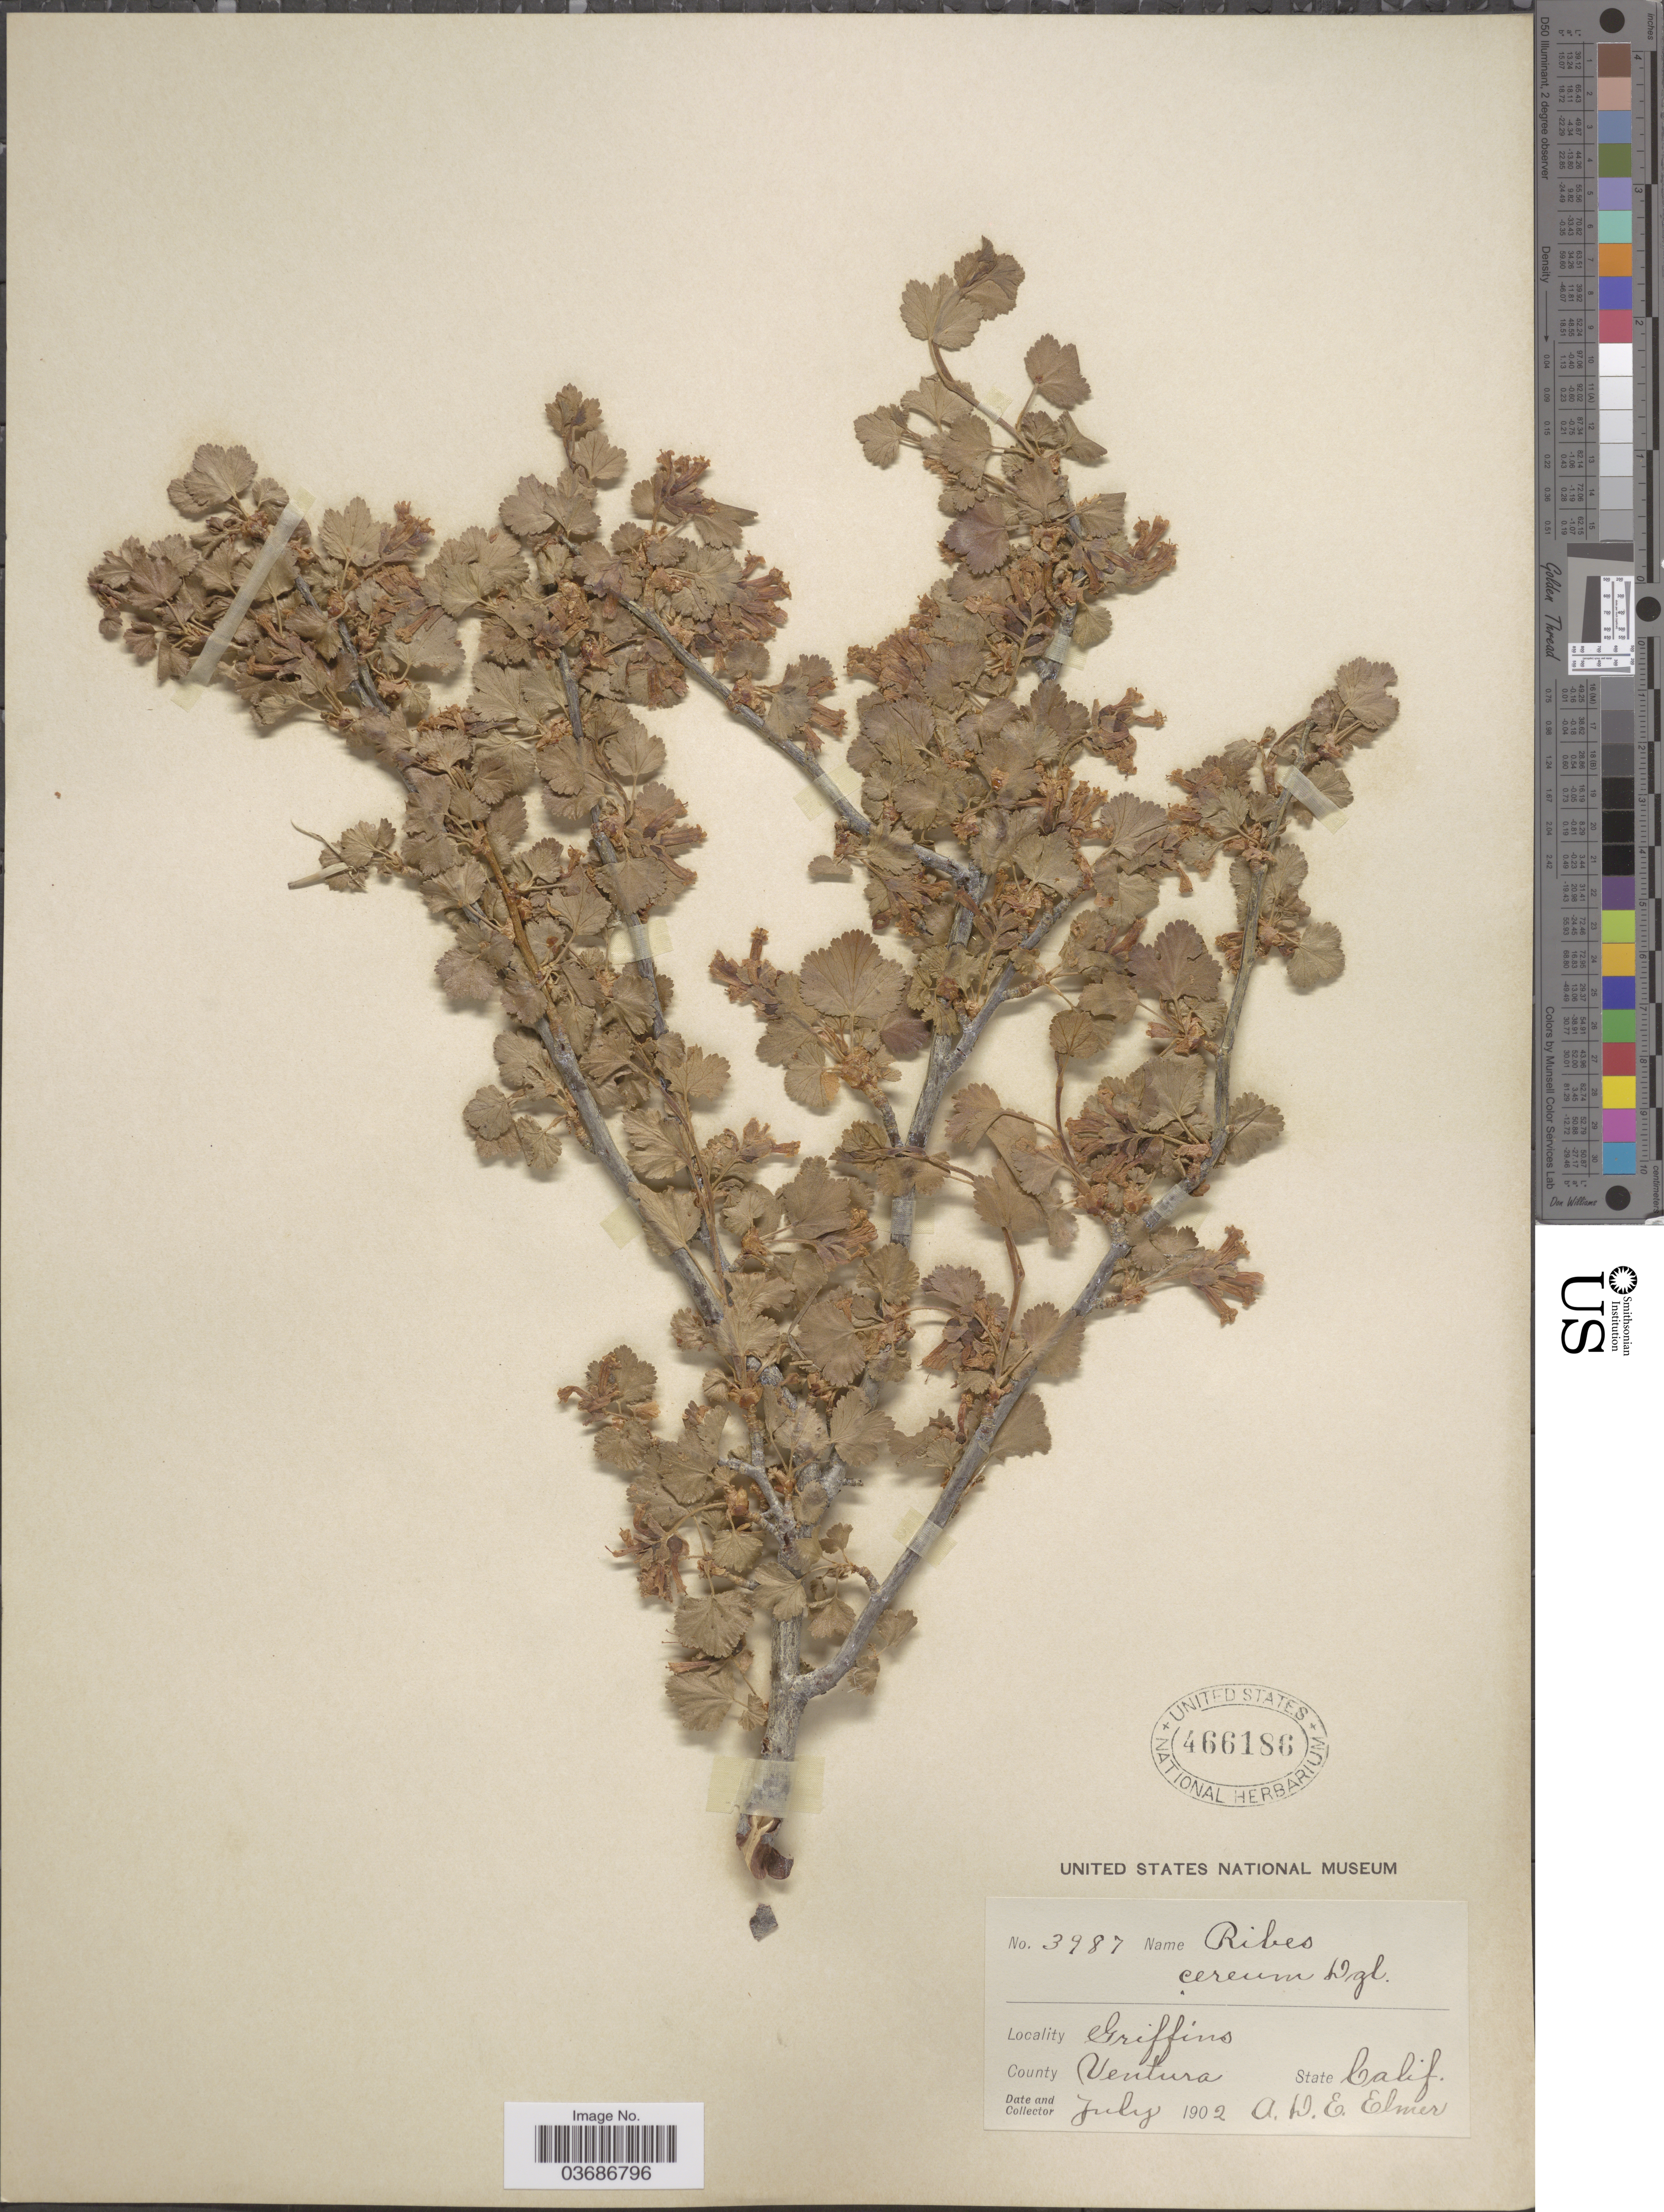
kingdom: Plantae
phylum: Tracheophyta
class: Magnoliopsida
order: Saxifragales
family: Grossulariaceae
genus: Ribes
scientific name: Ribes cereum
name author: Douglas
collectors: A. D. E. Elmer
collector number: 3987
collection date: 1902-07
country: United States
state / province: California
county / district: Ventura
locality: Griffins. County Ventura.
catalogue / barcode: US 466186